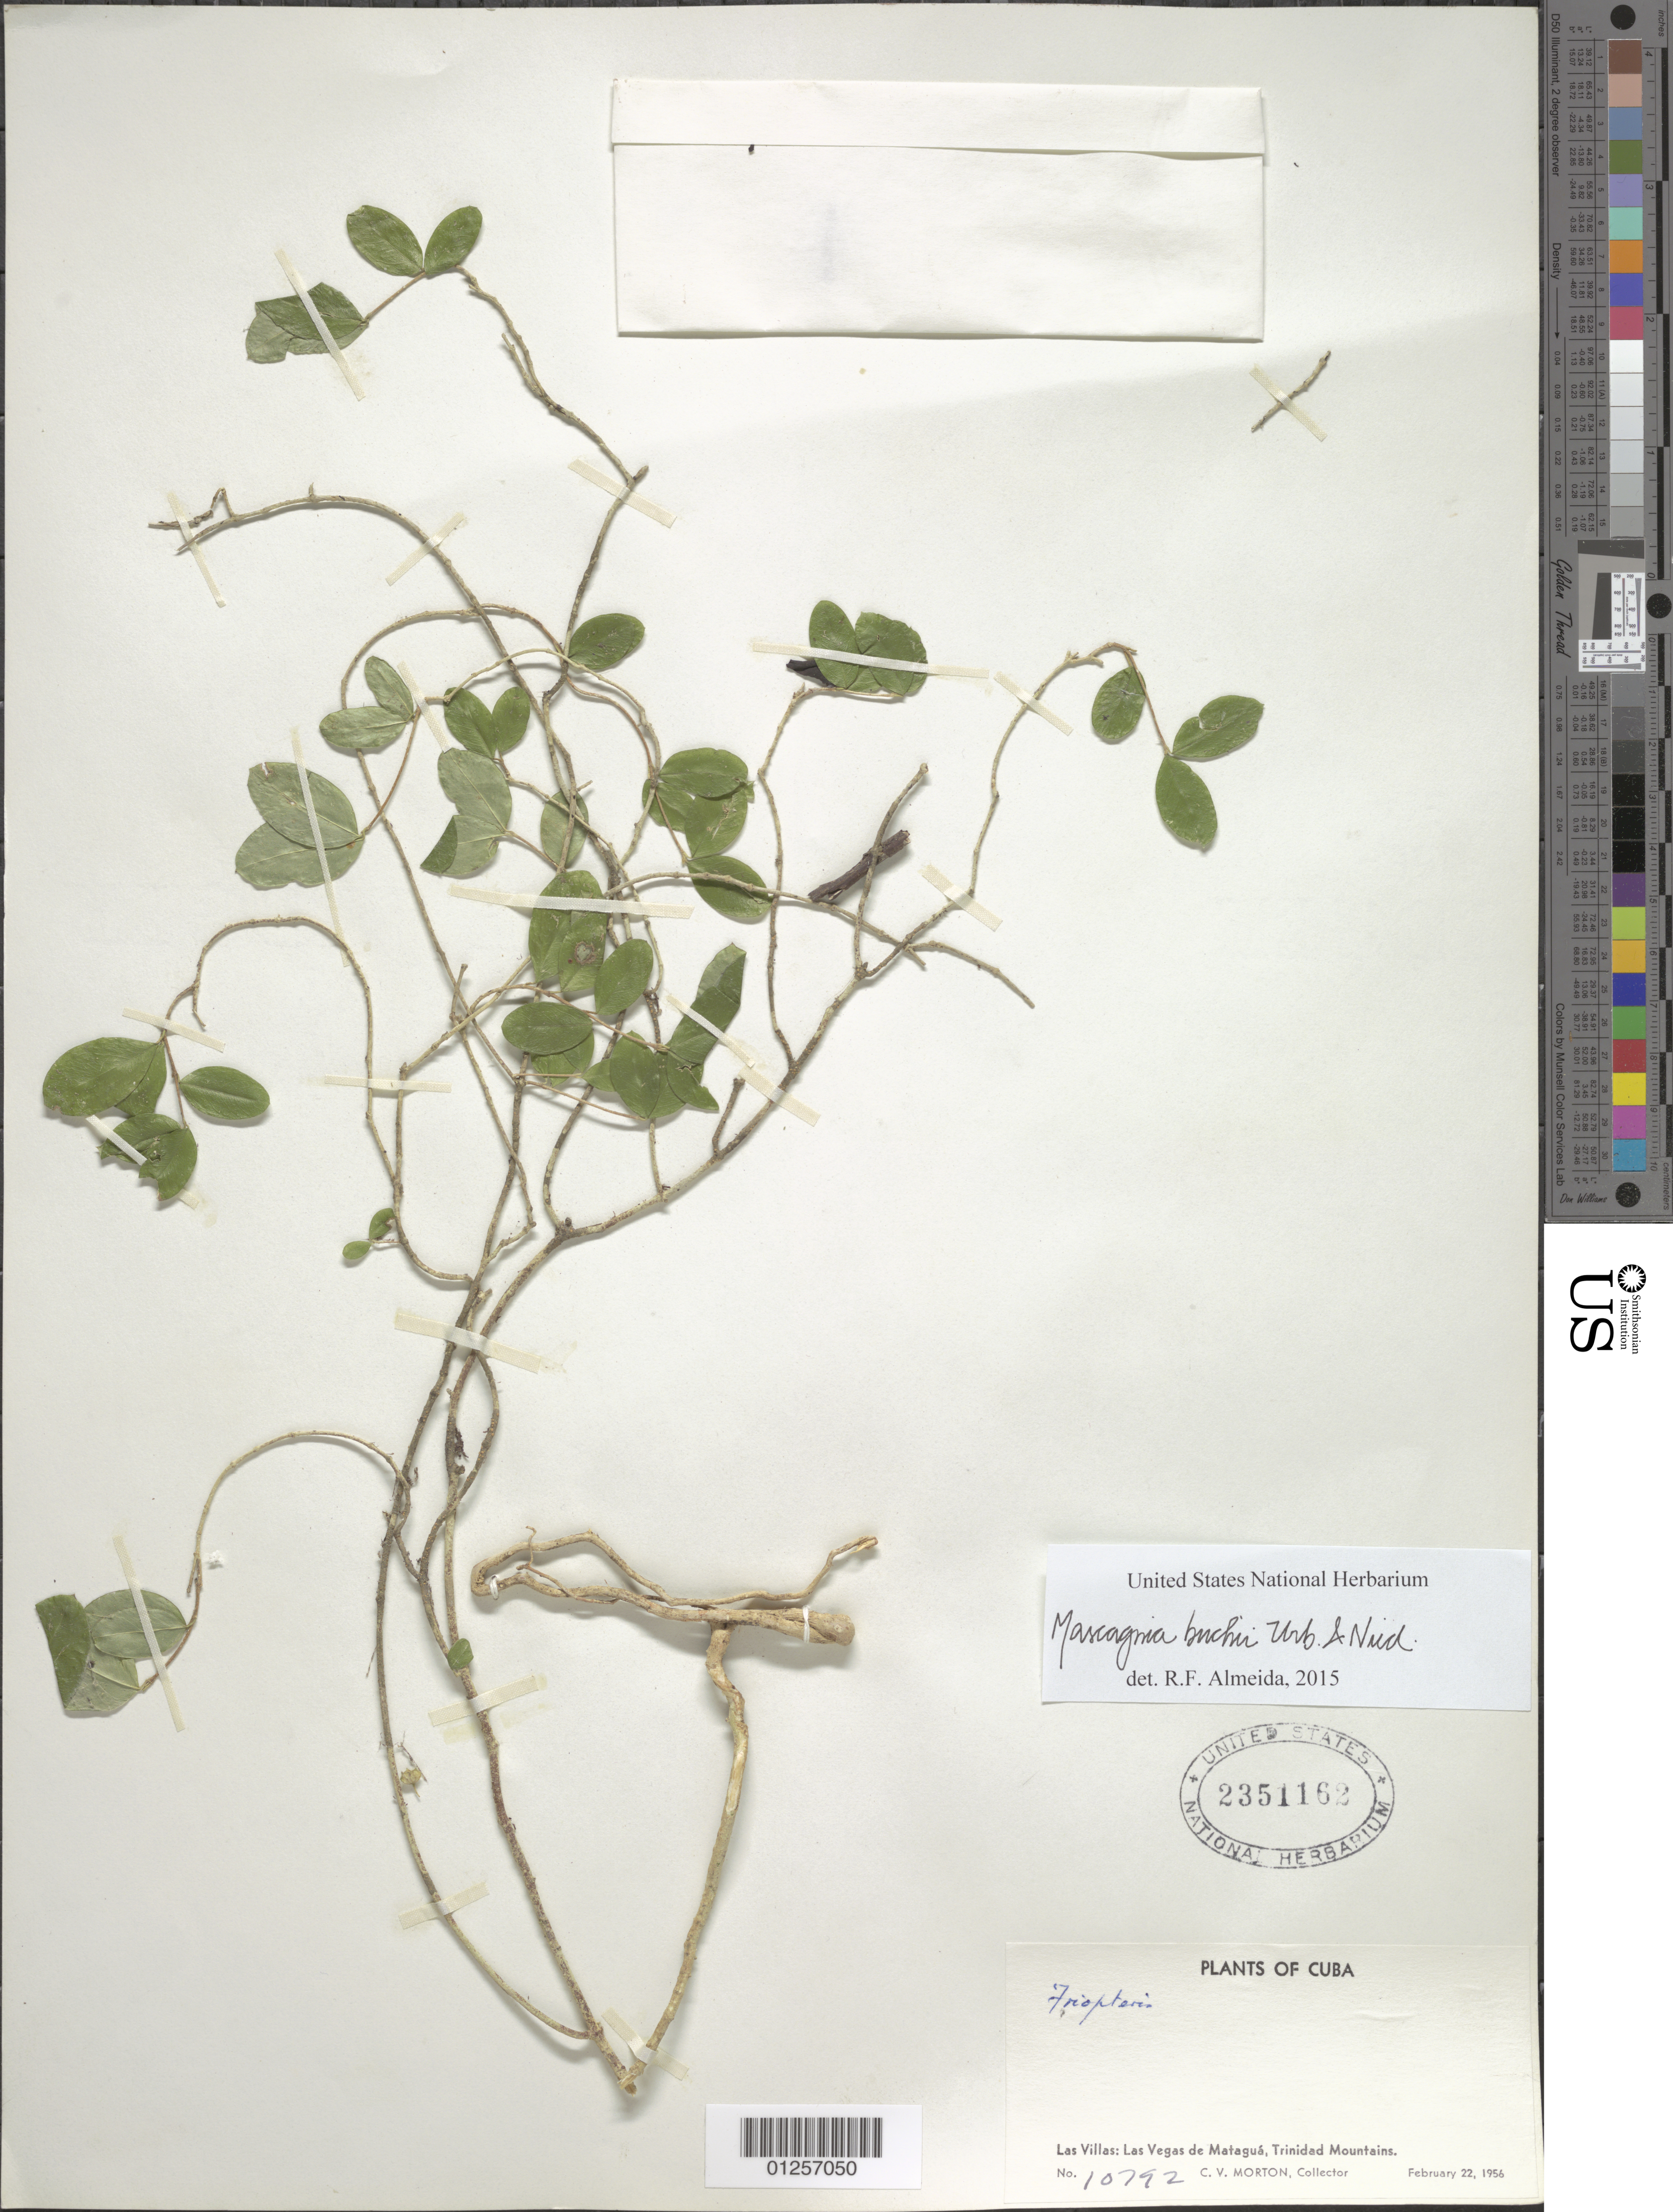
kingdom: Plantae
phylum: Tracheophyta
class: Magnoliopsida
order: Malpighiales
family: Malpighiaceae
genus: Mascagnia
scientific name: Mascagnia buchii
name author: Urb. & Nied.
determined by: De Almeida, R. F., (HUEFS), Universidade Estadual de Feira de Santana (BRAZIL)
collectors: C. V. Morton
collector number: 10792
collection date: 1956-02-22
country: Cuba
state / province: Las Villas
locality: Las Vegas de Mataguá, Trinidad Mountains.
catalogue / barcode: US 2351162